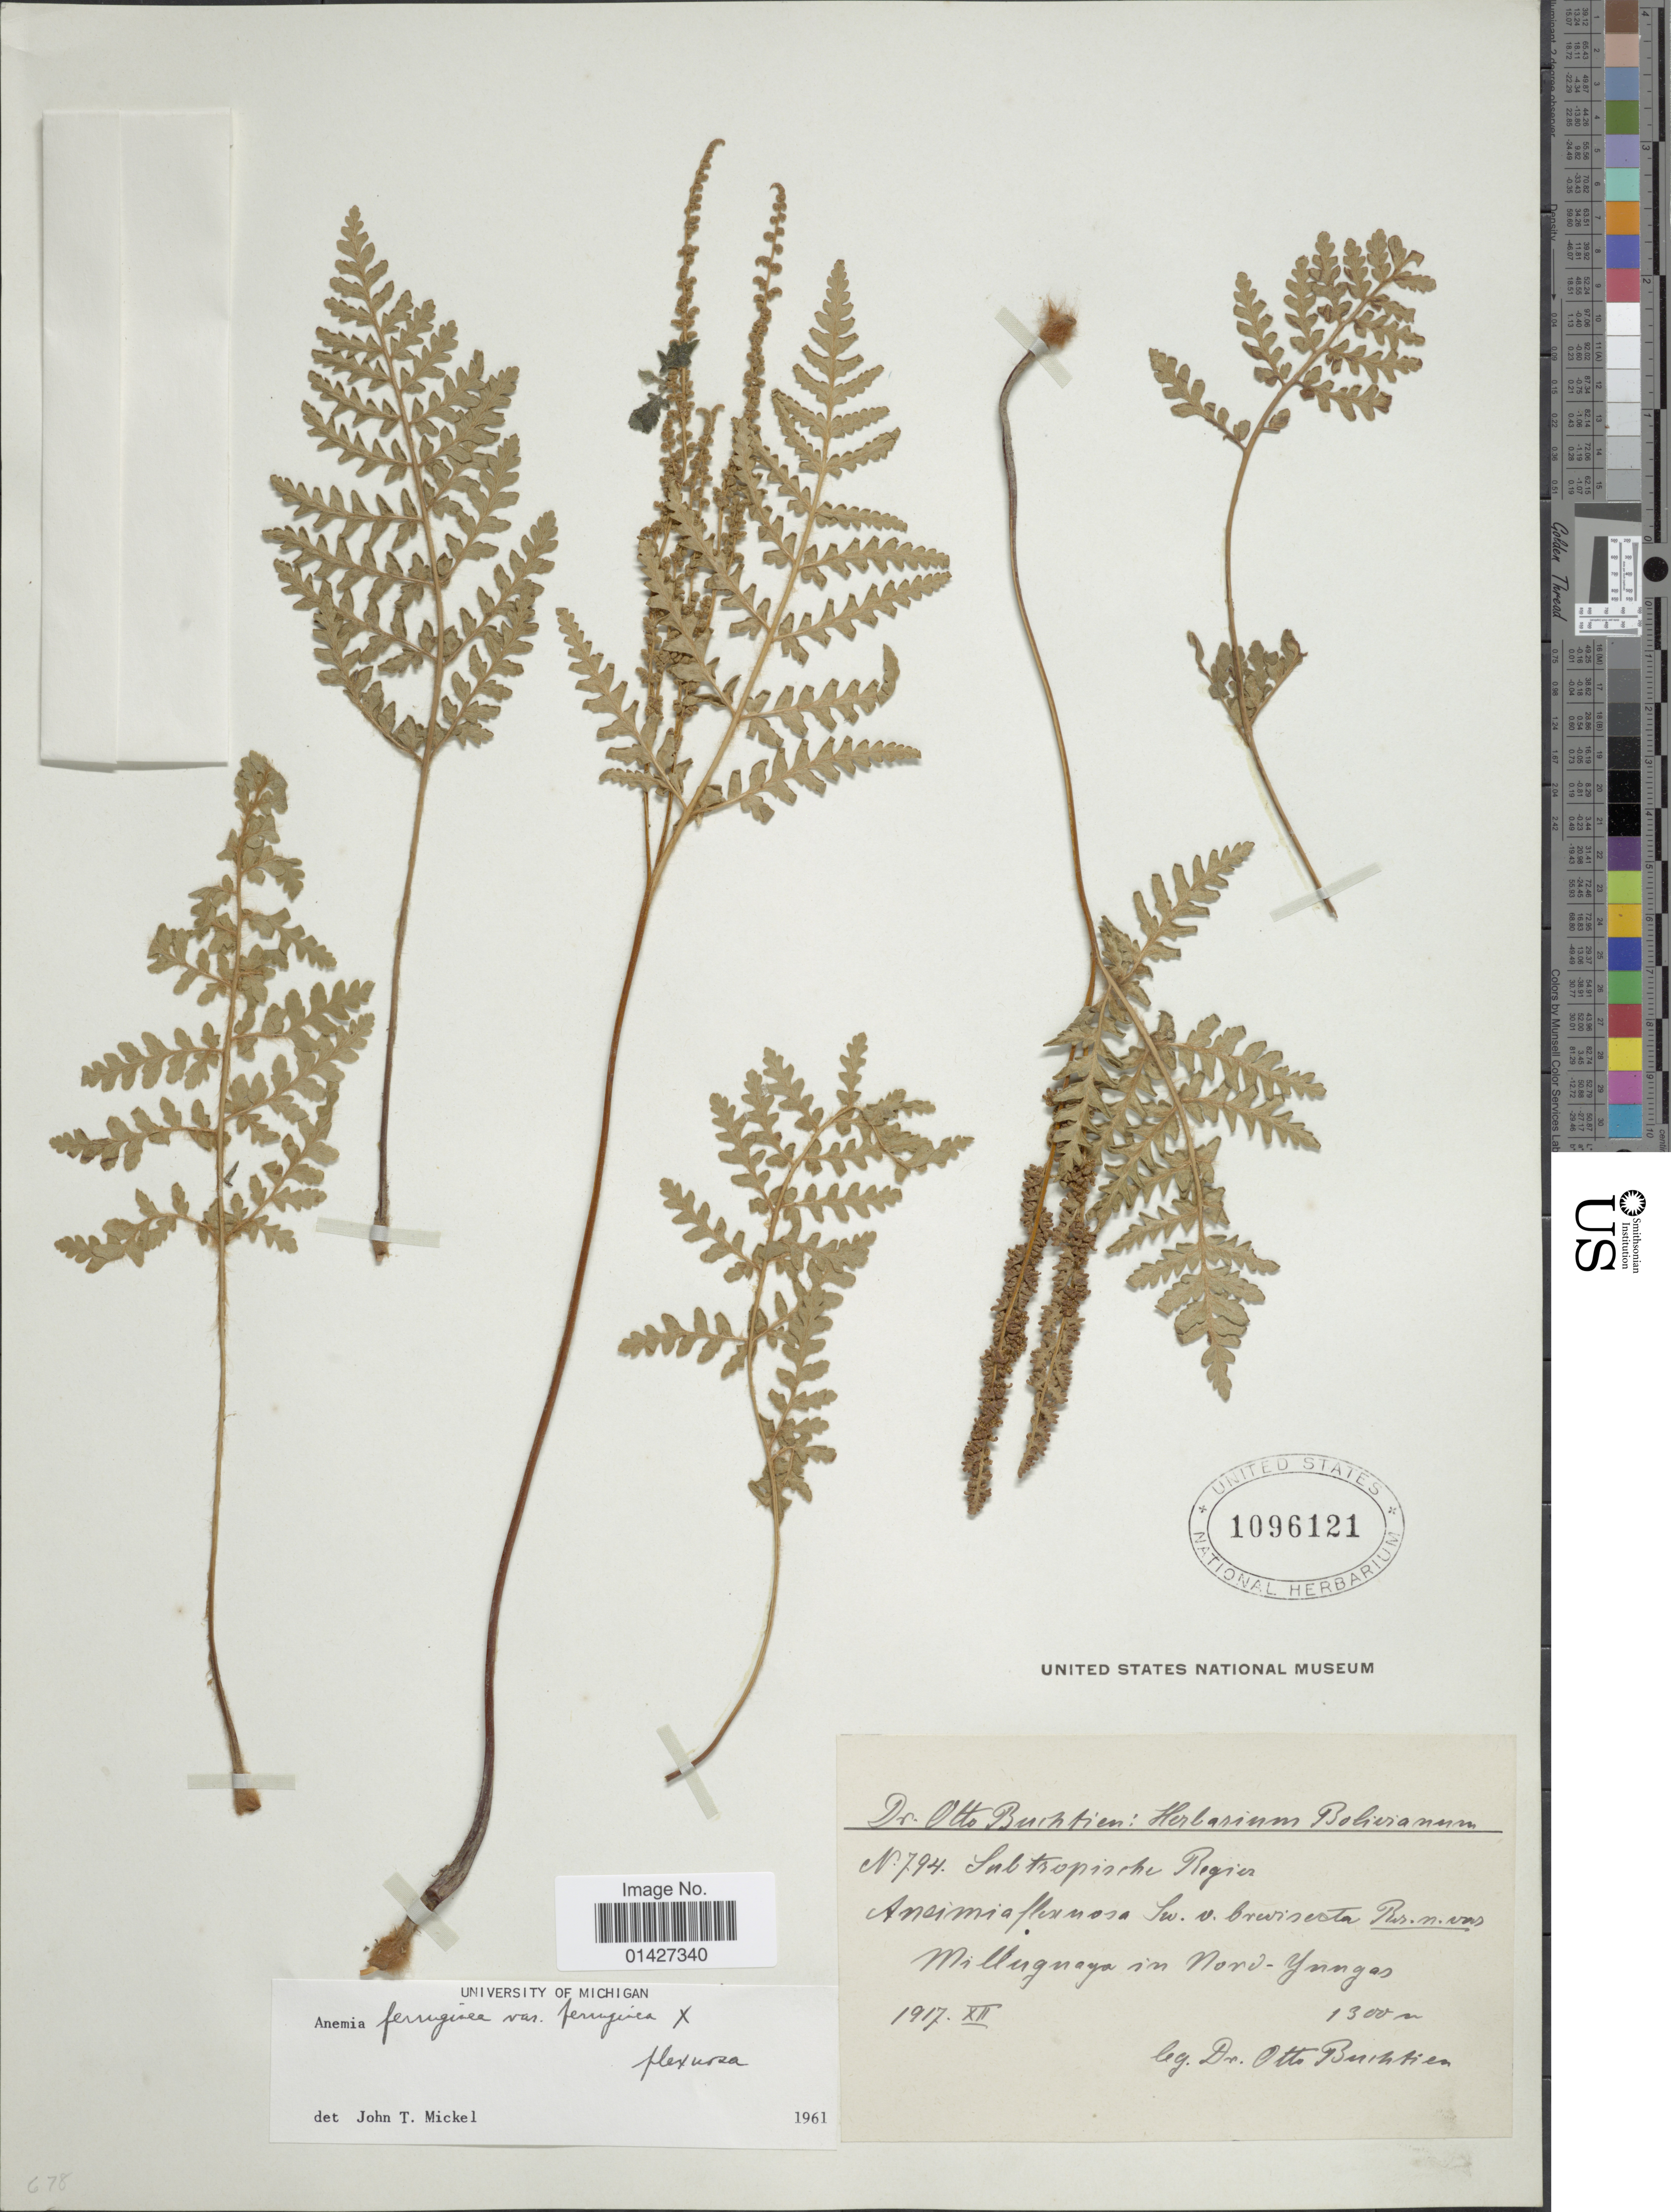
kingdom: Plantae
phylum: Tracheophyta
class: Polypodiopsida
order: Schizaeales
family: Anemiaceae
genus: Anemia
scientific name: Anemia ferruginea var. ferruginea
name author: Kunth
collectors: O. Buchtien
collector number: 794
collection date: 1917-12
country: Bolivia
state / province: La Paz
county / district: Nor Yungas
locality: Millunguaya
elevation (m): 1300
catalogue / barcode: US 1096121